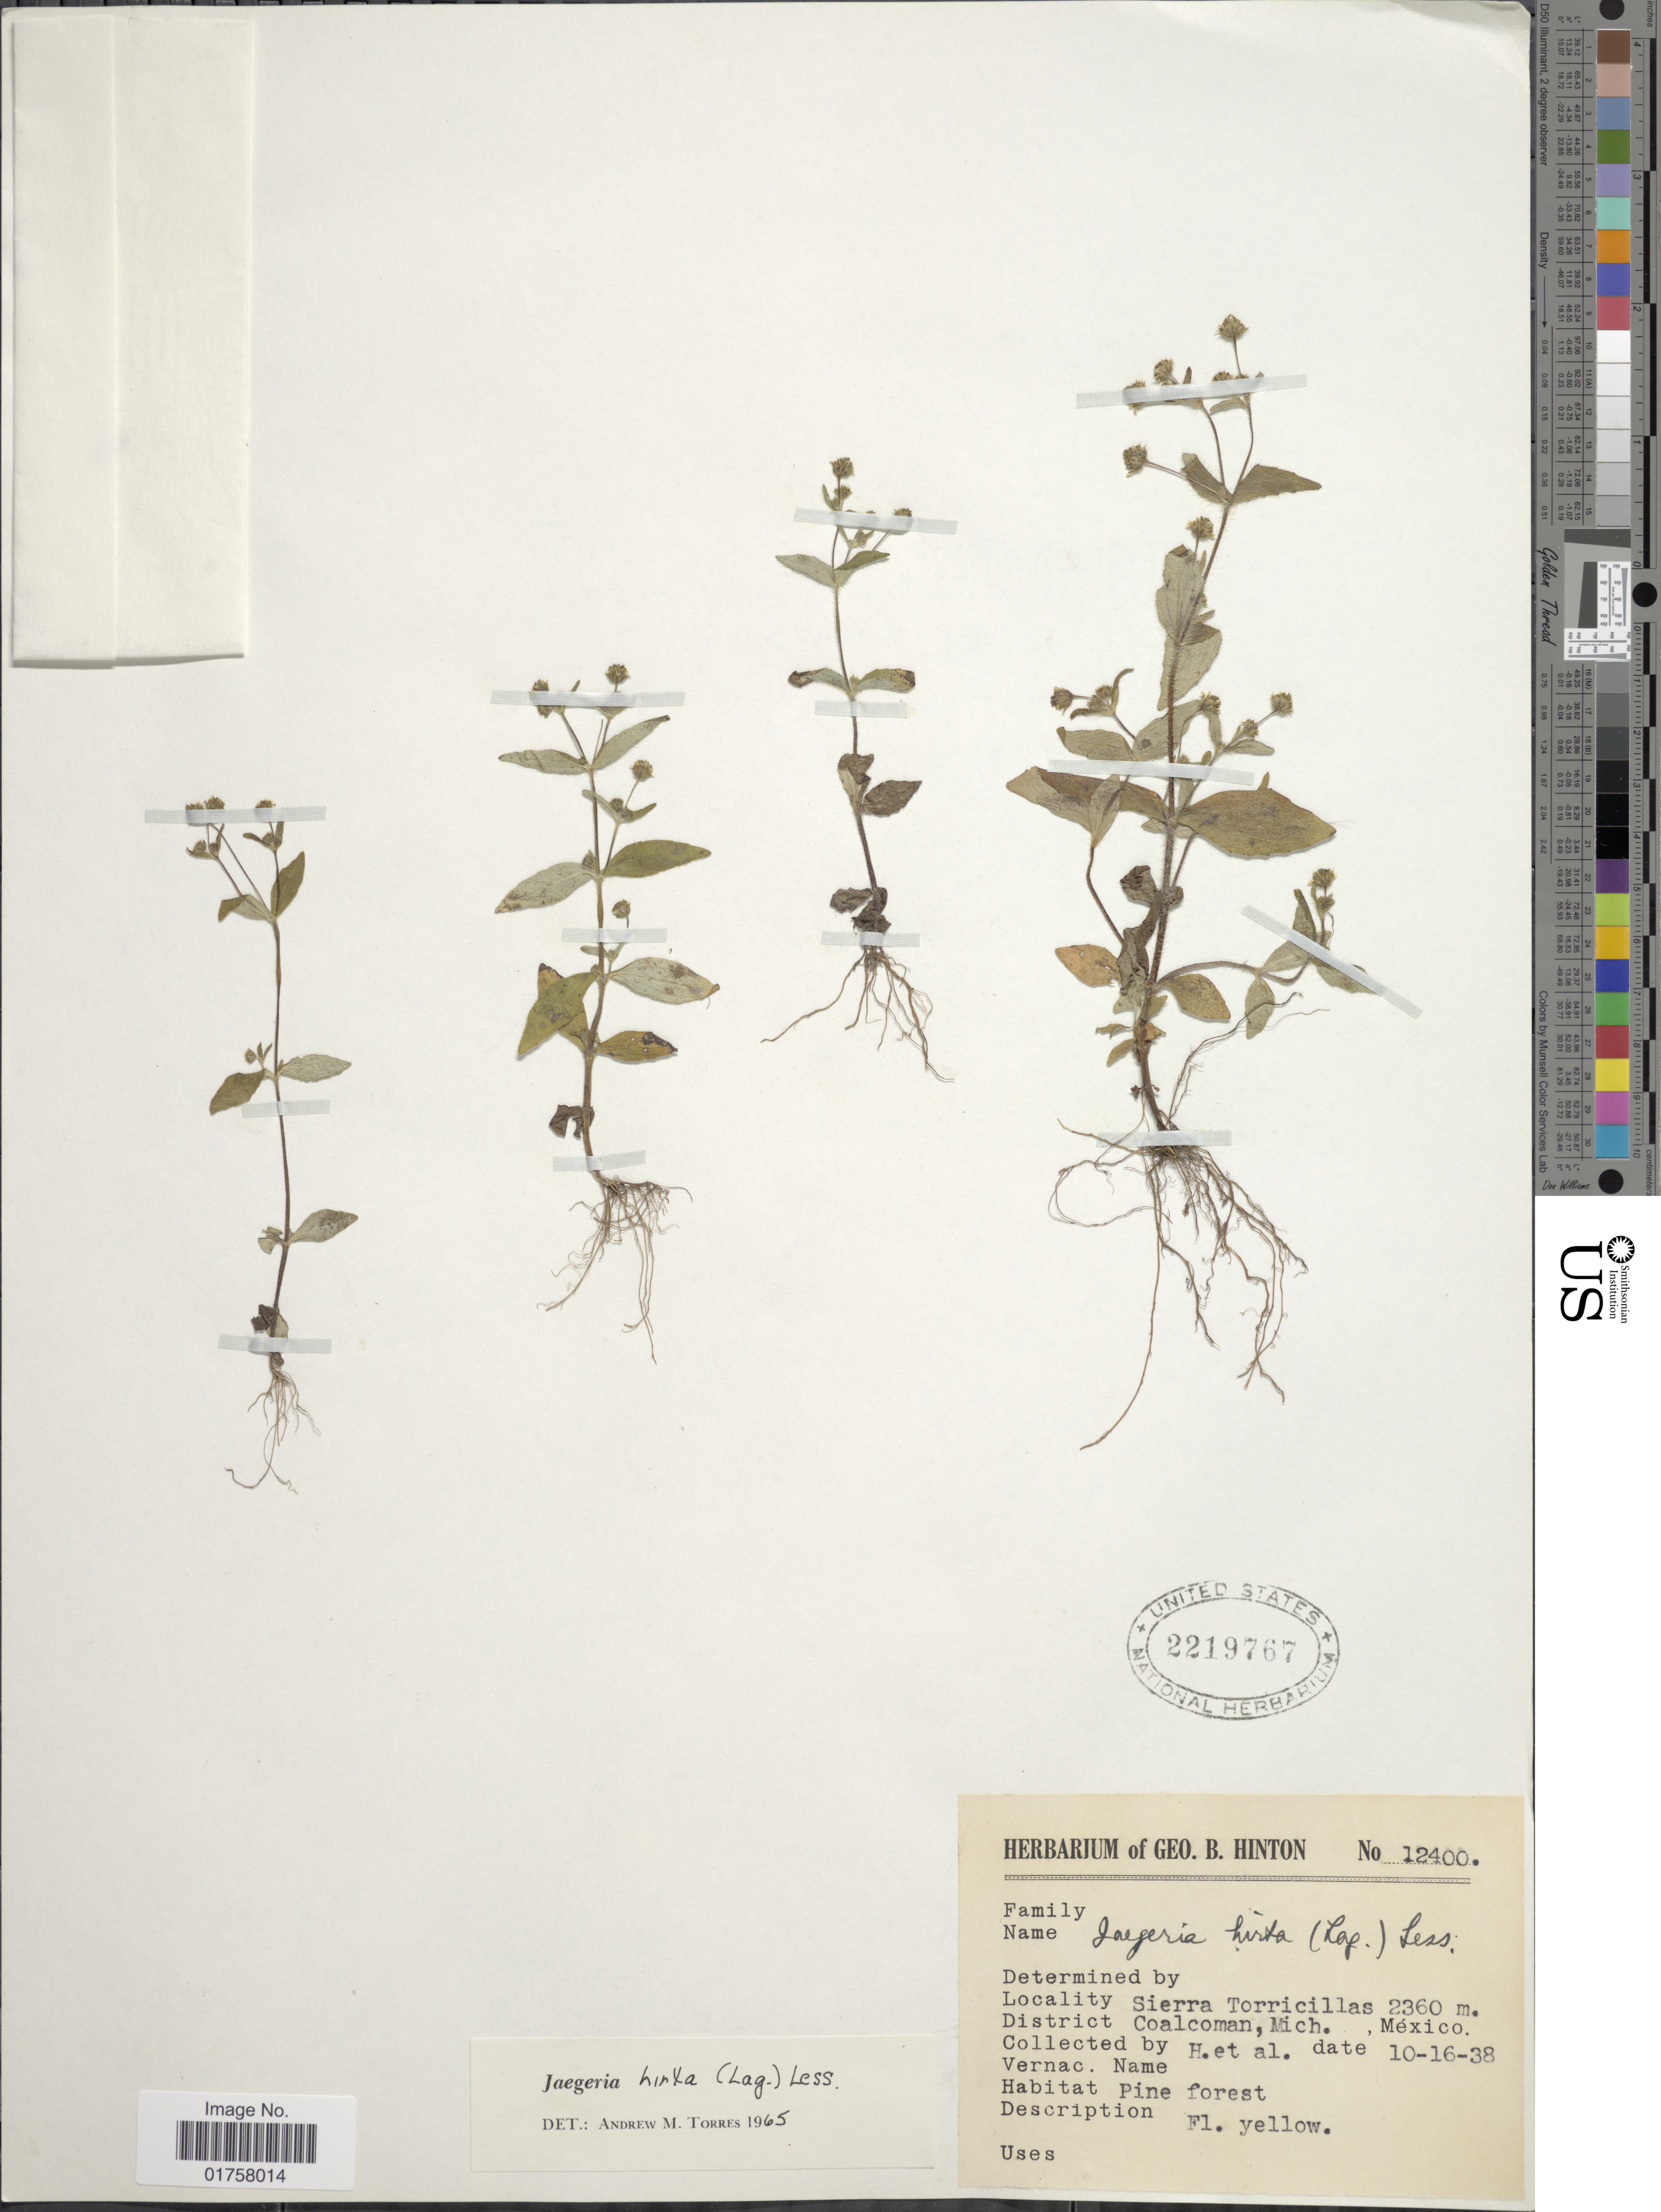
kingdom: Plantae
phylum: Tracheophyta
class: Magnoliopsida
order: Asterales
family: Asteraceae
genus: Jaegeria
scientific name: Jaegeria hirta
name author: (Lag.) Less.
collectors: G. B. Hinton & et al.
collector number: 12400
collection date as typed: Transcribed d/m/y: 16/10/38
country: Mexico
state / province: Michoacán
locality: Sierra Torricillas, District Coalcoman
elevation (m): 2360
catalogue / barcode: US 2219767